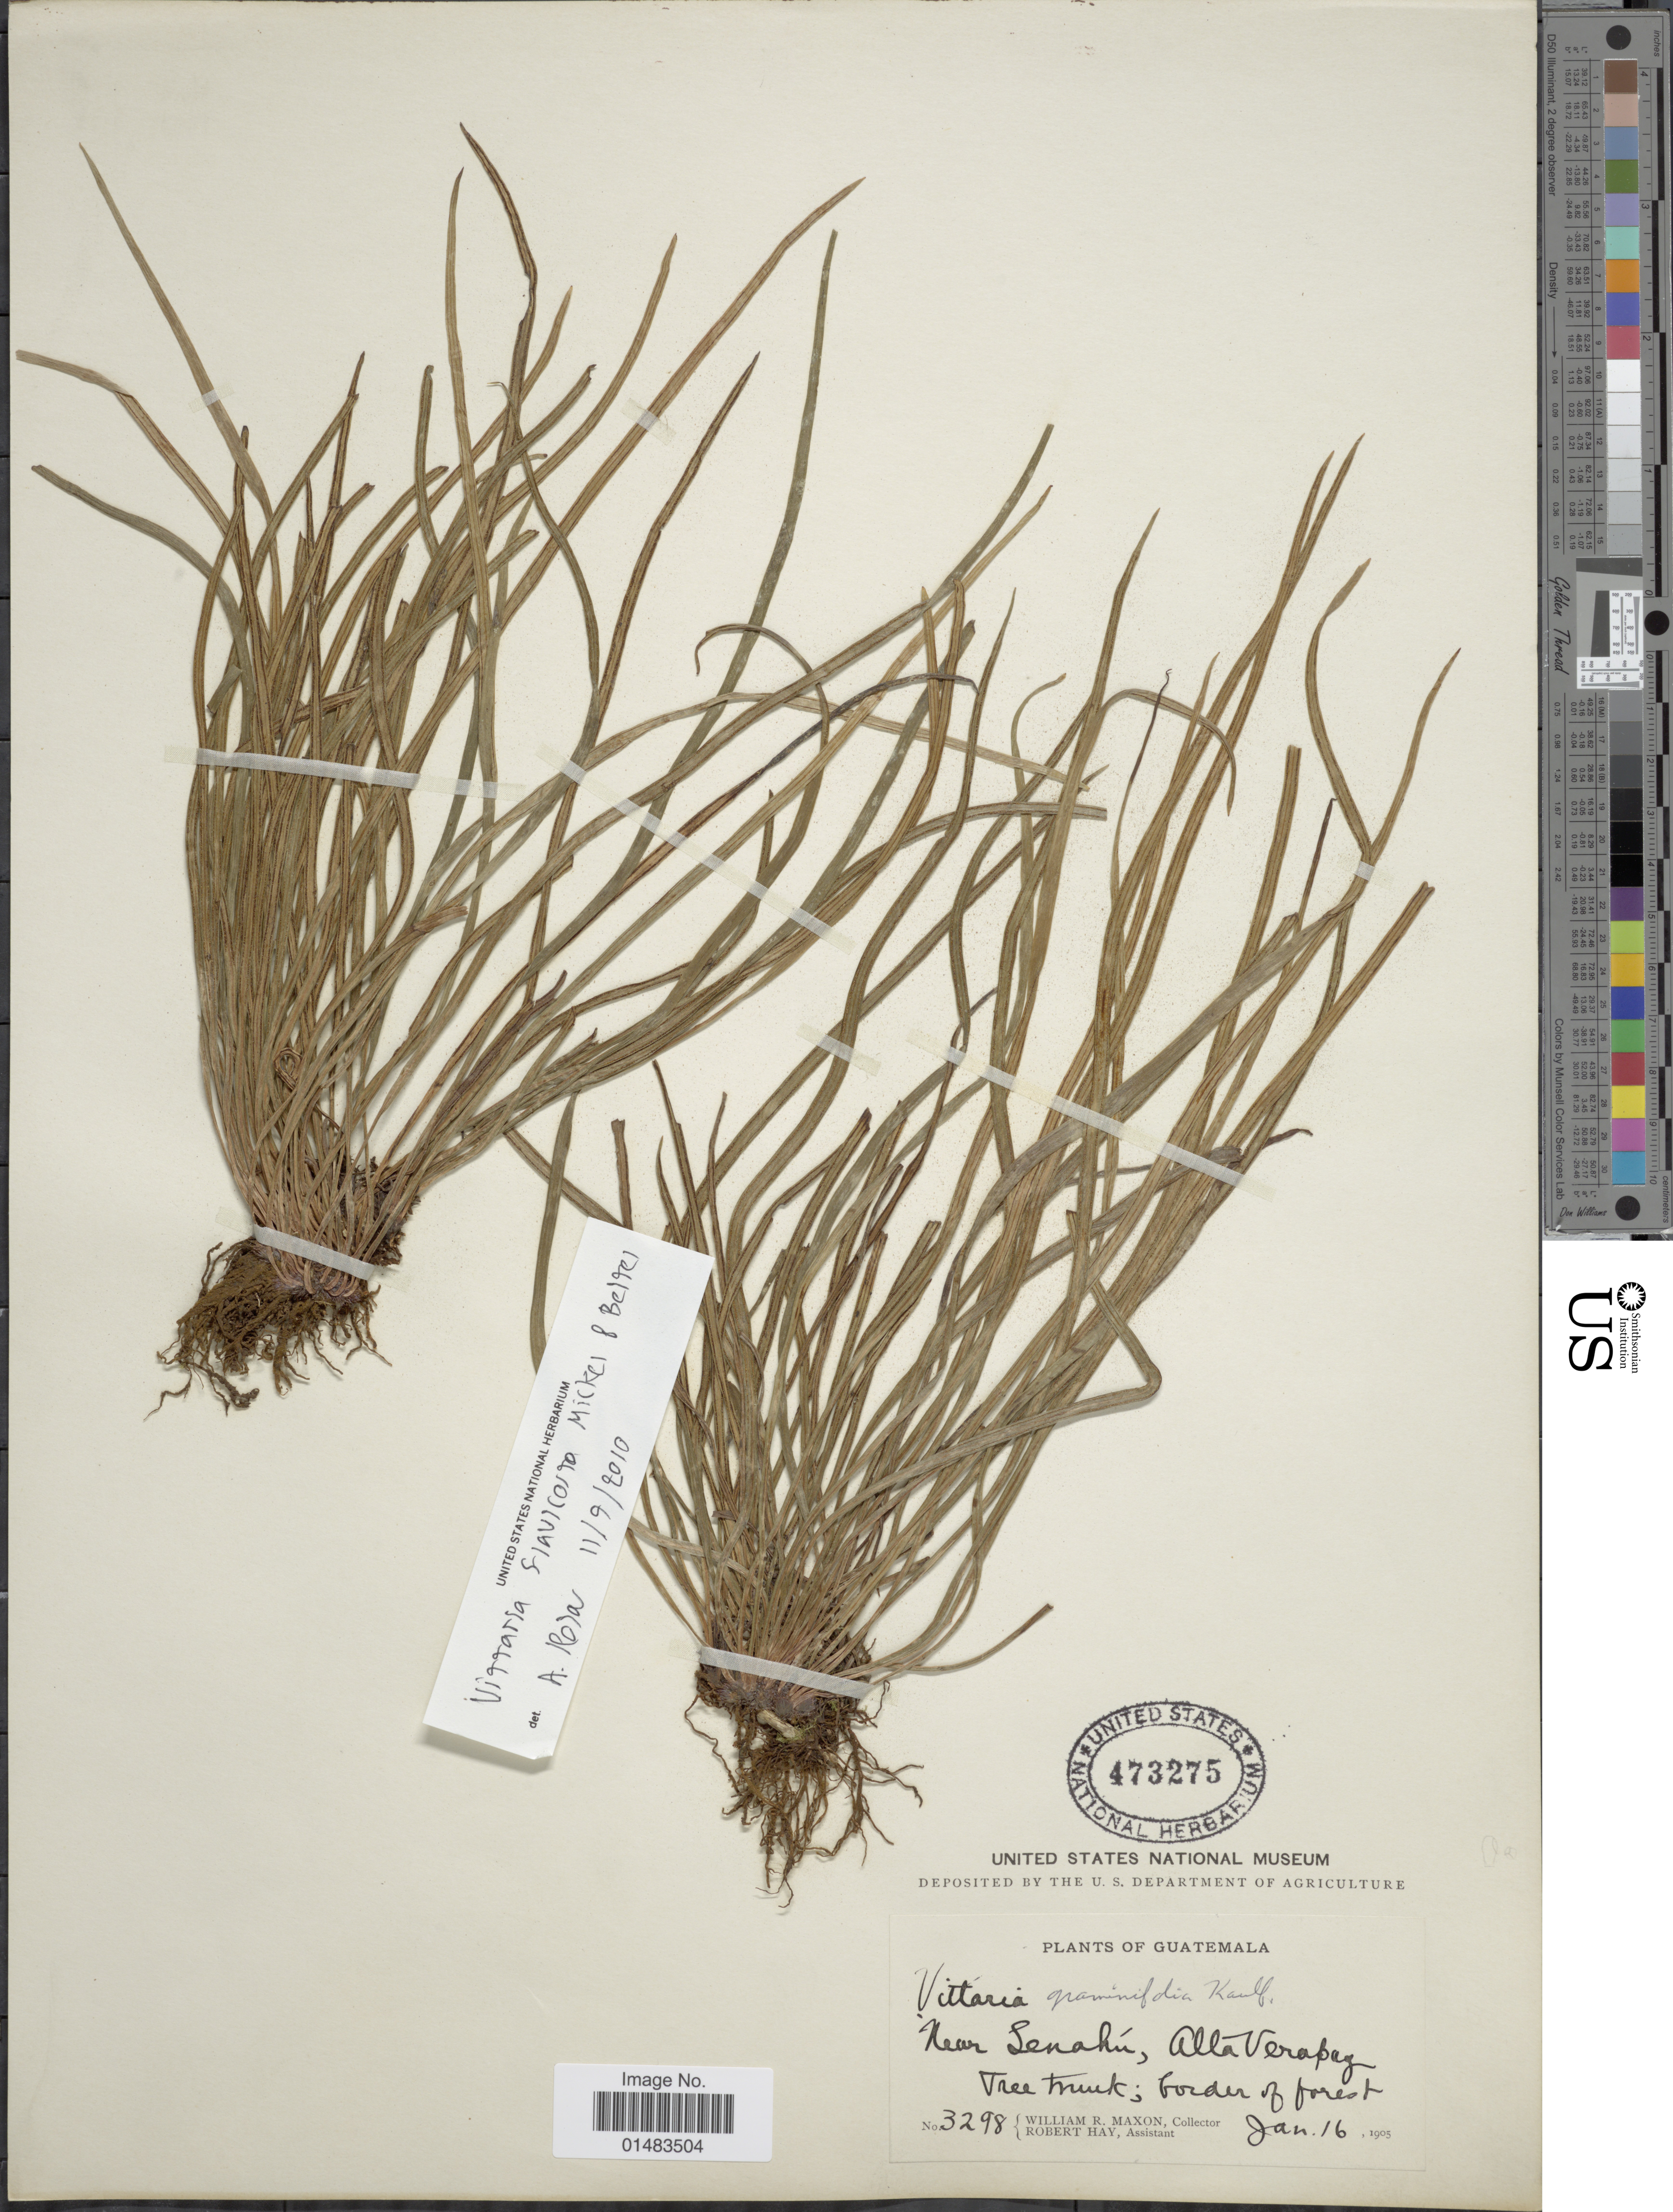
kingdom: Plantae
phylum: Tracheophyta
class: Polypodiopsida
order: Polypodiales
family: Pteridaceae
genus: Vittaria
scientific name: Vittaria graminifolia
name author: Kaulf.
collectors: W. R. Maxon & R. H. Hay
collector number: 3298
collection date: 1905-01-16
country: Guatemala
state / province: Alta Verapaz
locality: Guatemala, near Senahú, Alta Verapaz, tree trunk, border of forest.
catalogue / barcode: US 473275